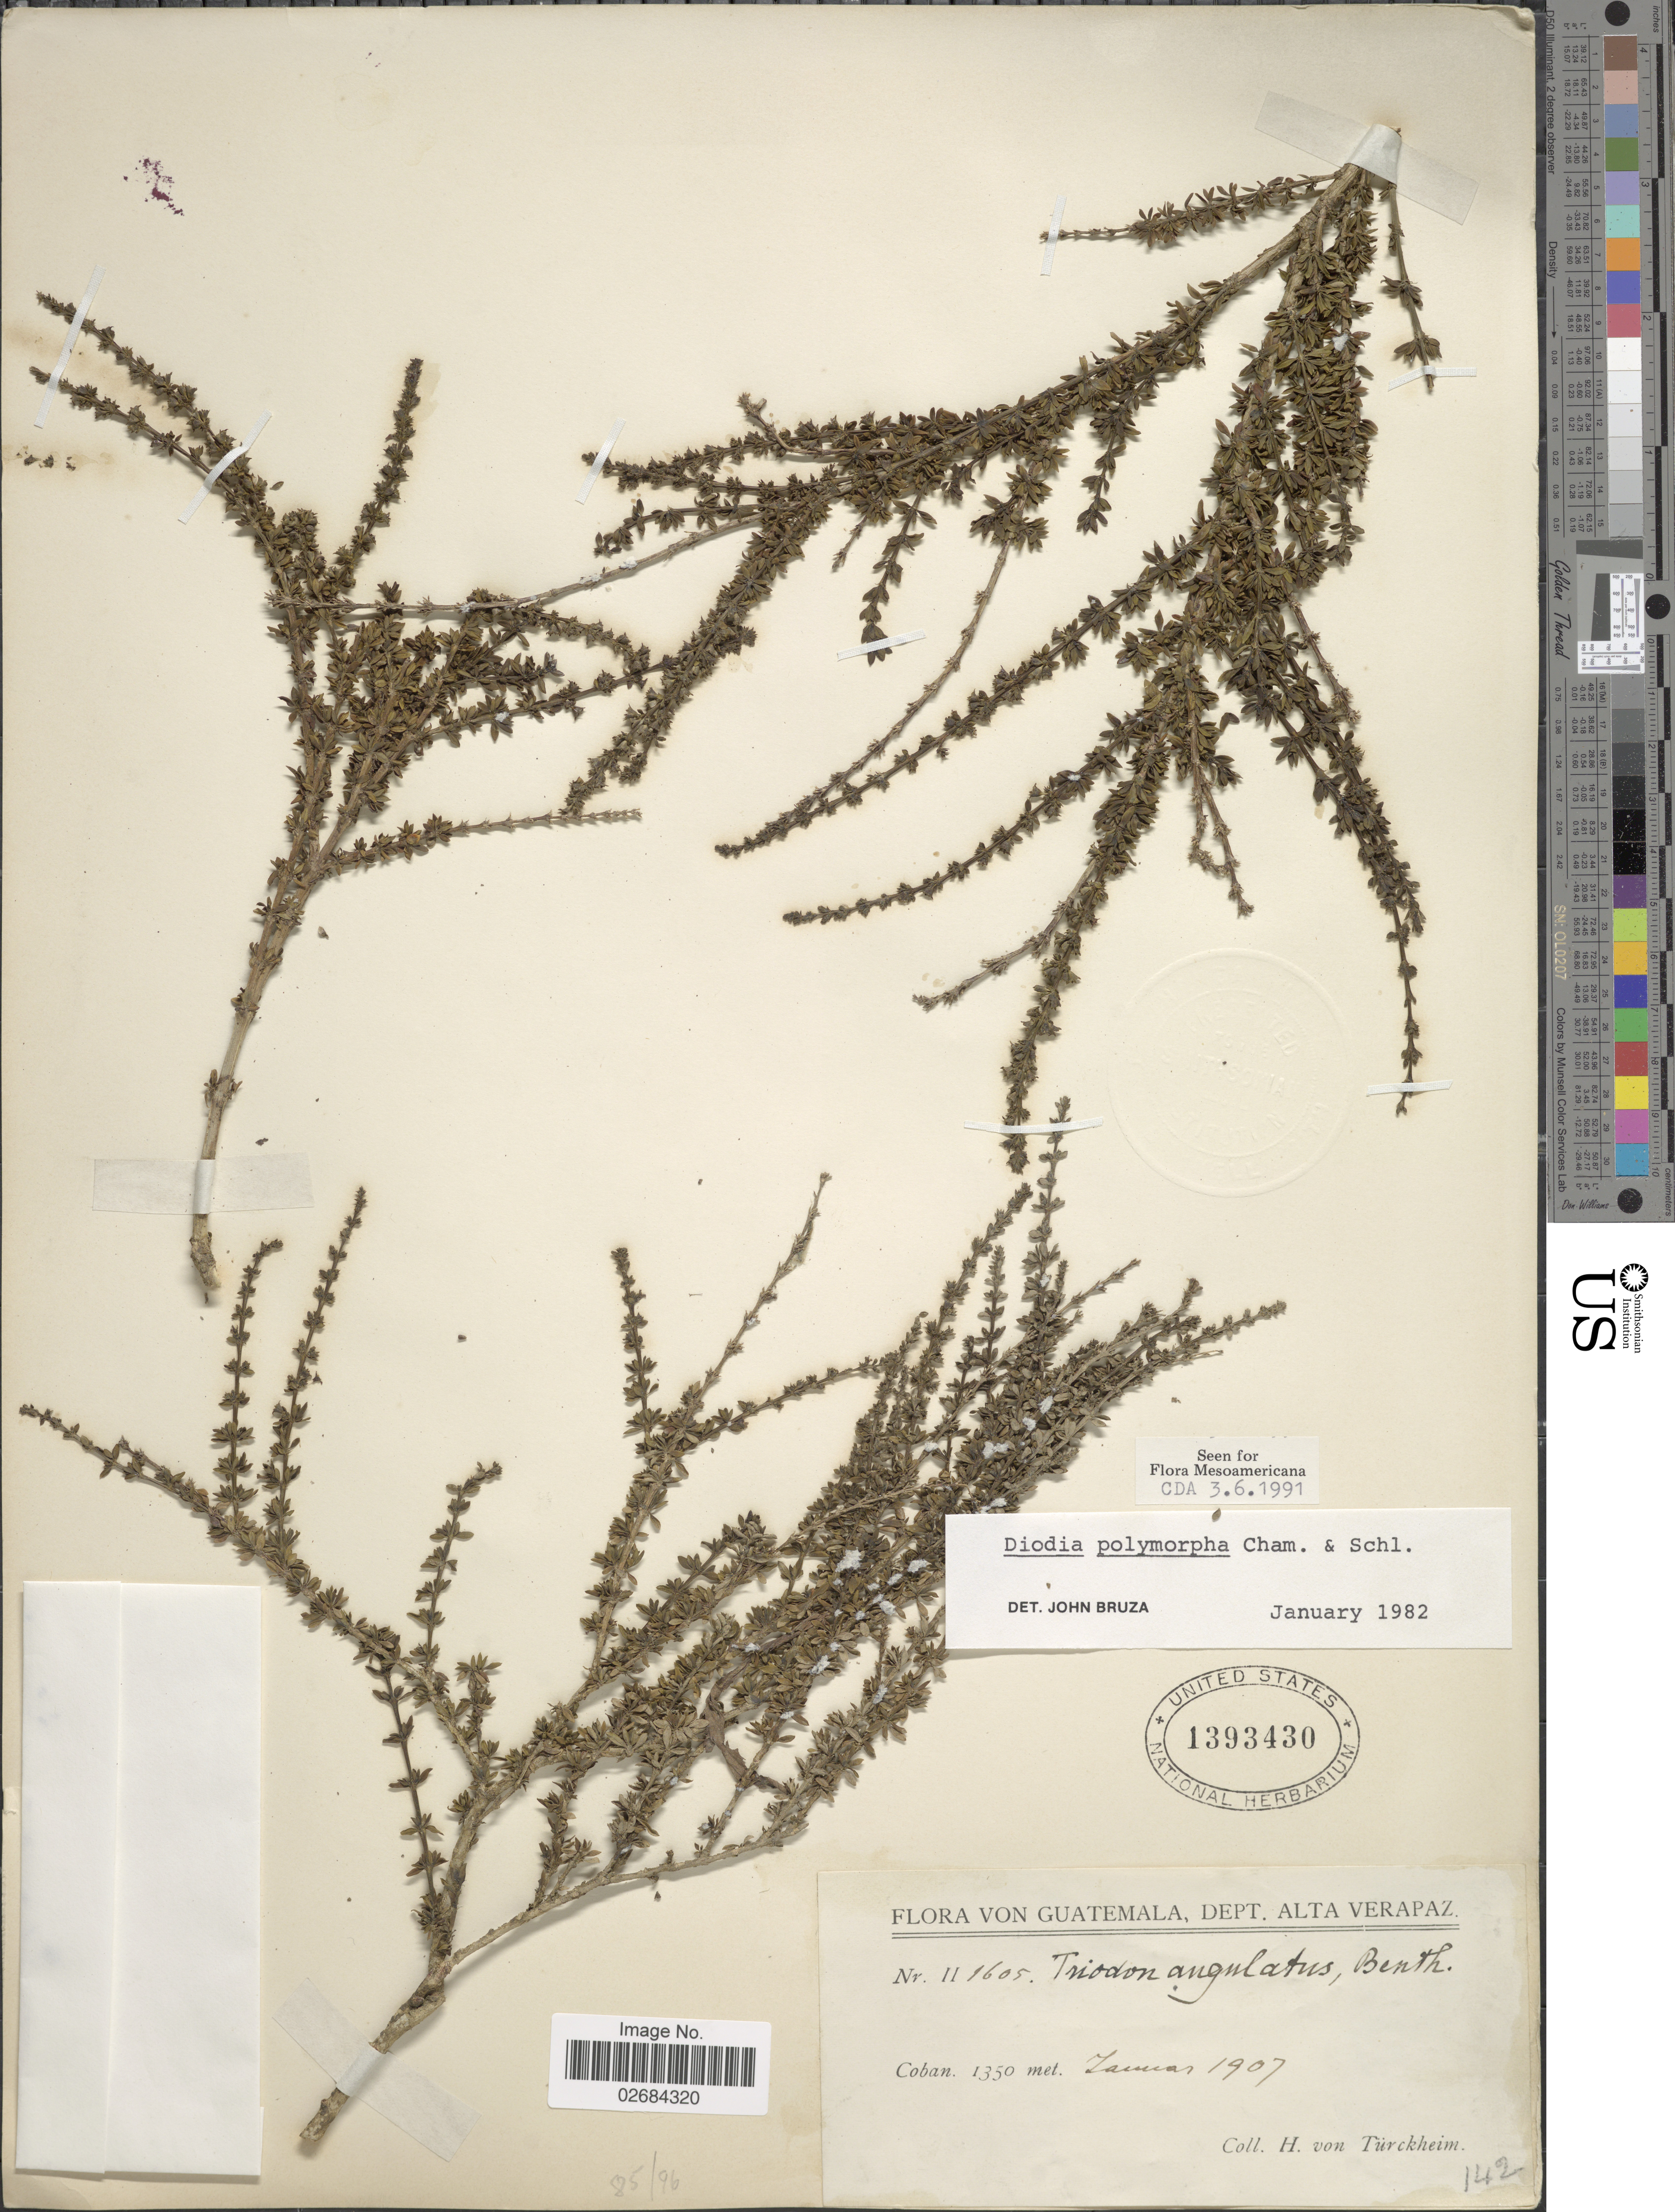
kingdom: Plantae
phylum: Tracheophyta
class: Magnoliopsida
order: Gentianales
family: Rubiaceae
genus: Diodia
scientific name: Diodia brasiliensis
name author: Spreng.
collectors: H. von Türckheim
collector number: II 1605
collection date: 1907-01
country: Guatemala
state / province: Alta Verapaz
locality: Coban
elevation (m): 1350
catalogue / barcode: US 1393430